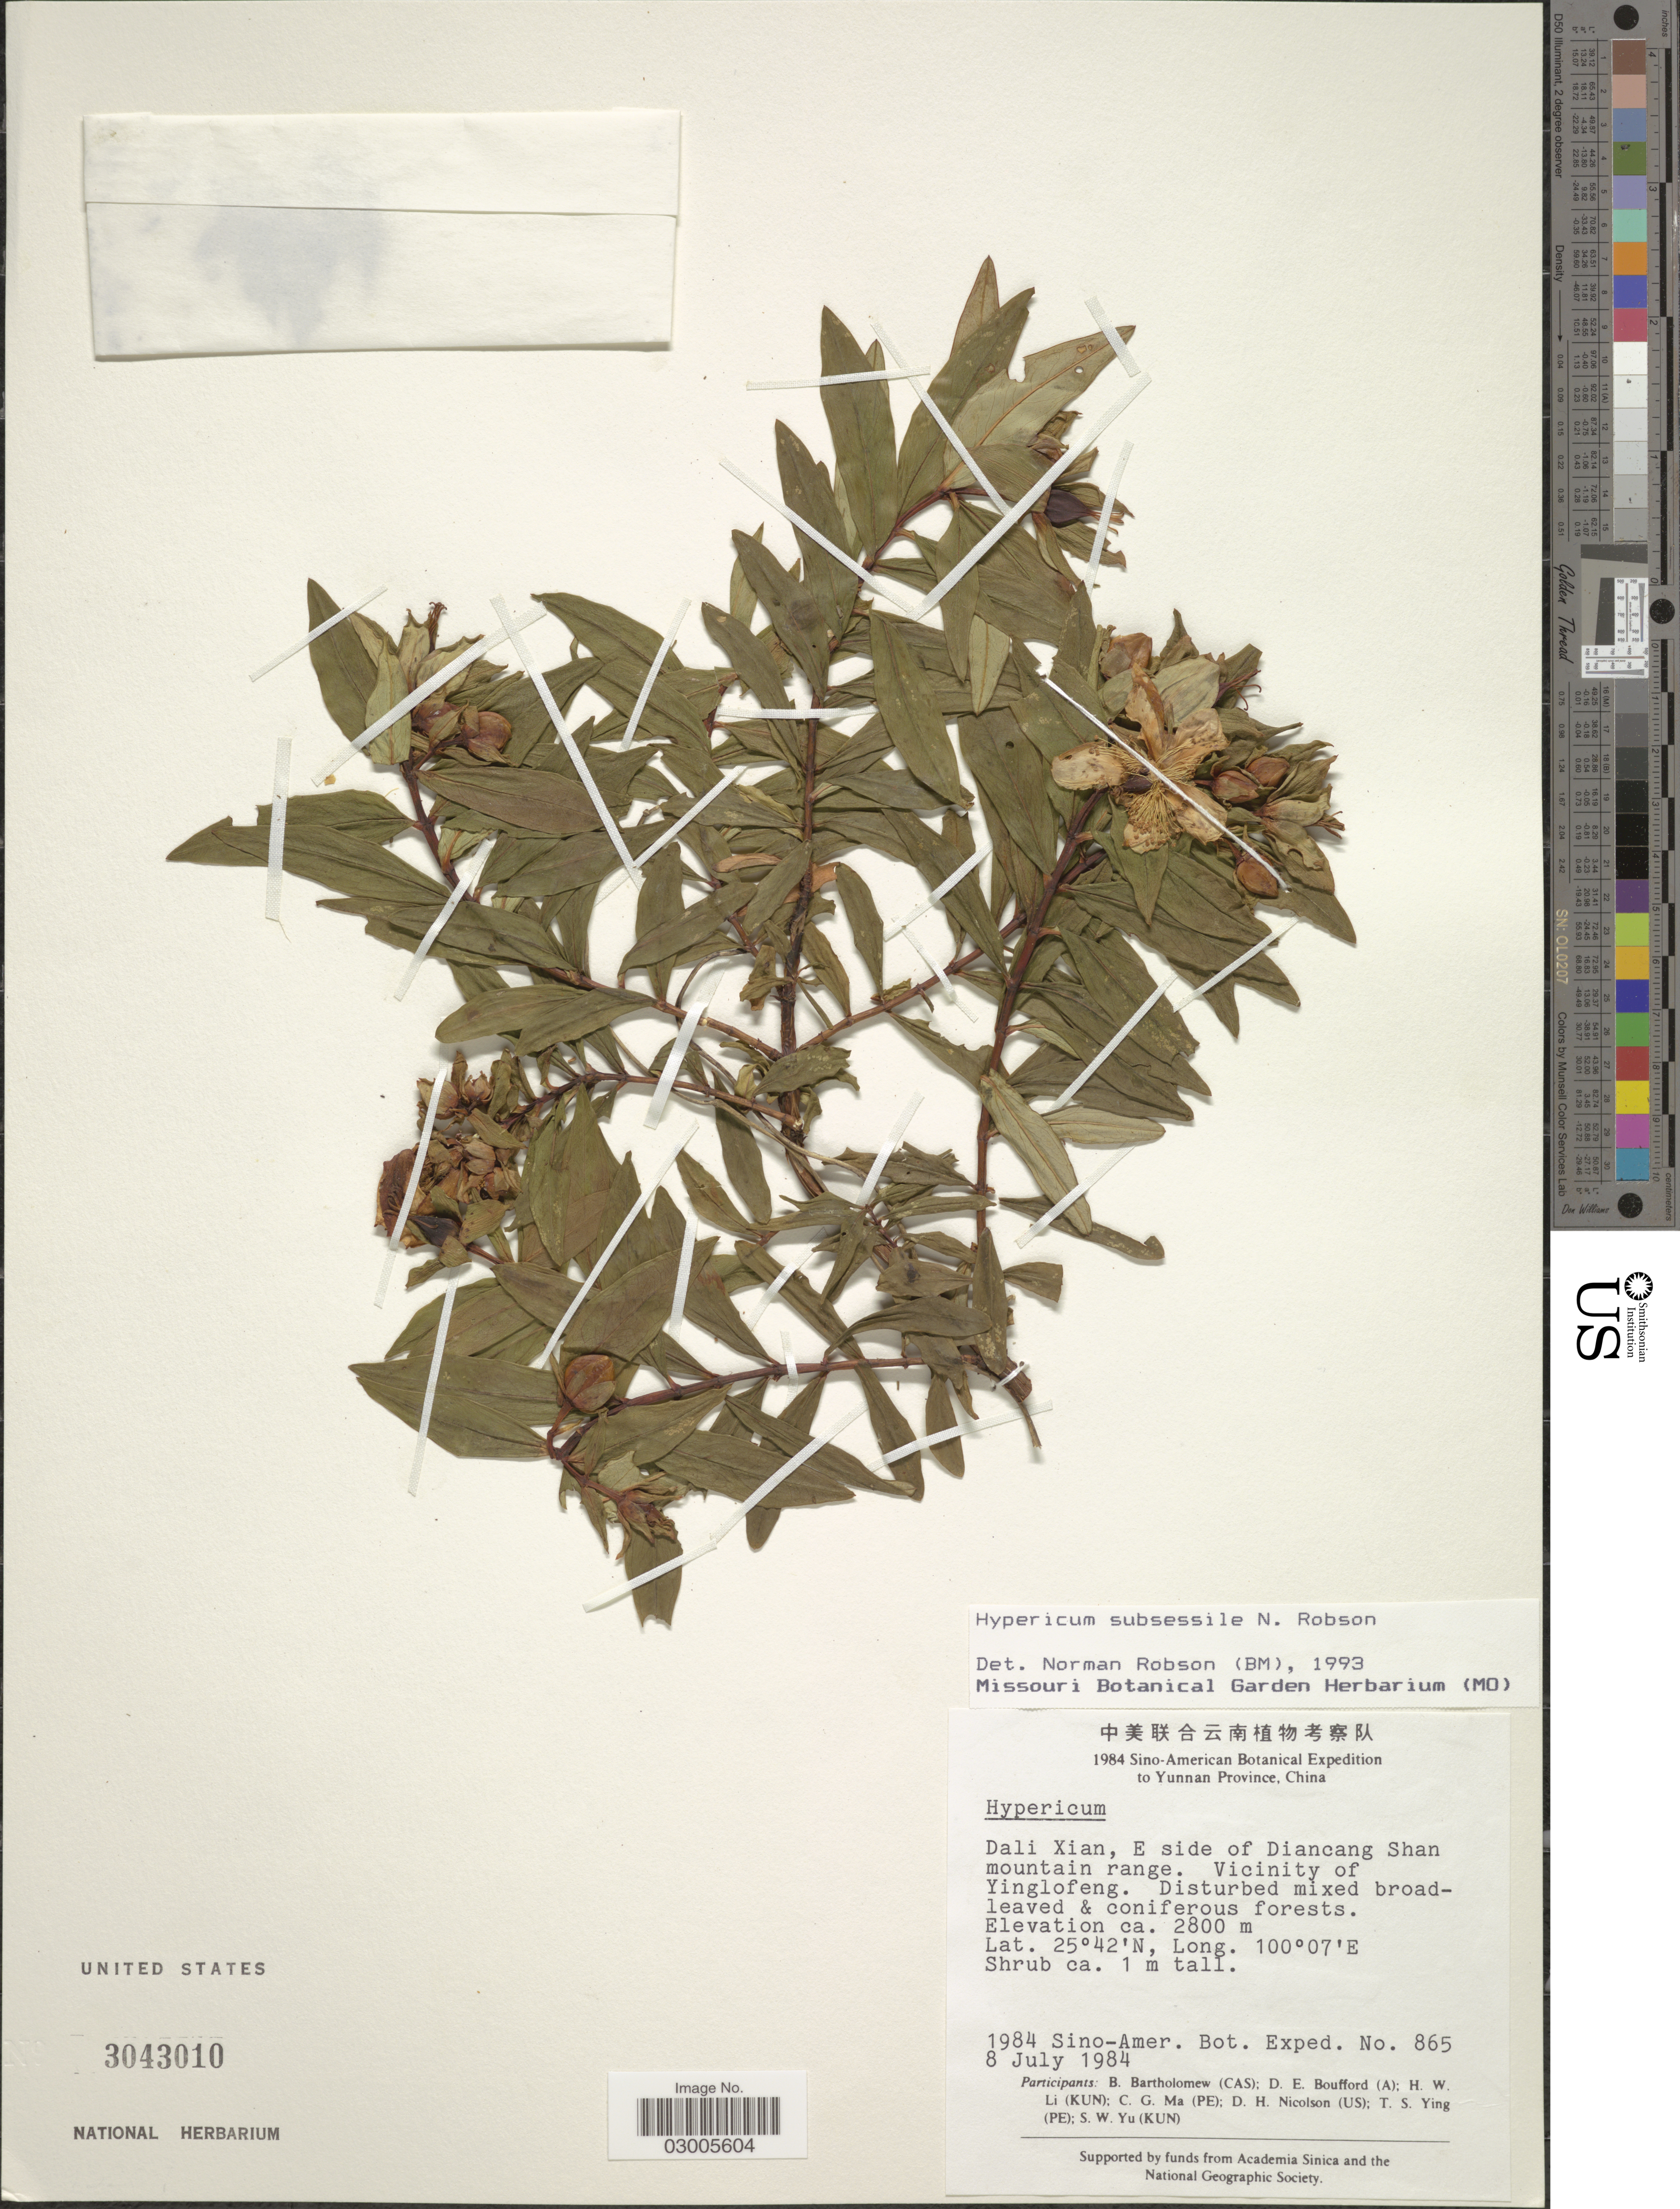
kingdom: Plantae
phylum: Tracheophyta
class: Magnoliopsida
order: Malpighiales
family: Hypericaceae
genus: Hypericum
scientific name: Hypericum subsessile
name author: N. Robson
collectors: Sino-Amer. Bot. Exped. 1984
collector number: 865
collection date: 1984-07-08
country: China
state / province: Yunnan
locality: Dali Xian, E side of Diancang Shan mountain range. Vicinity of Yinglofeng.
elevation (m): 2800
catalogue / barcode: US 3043010